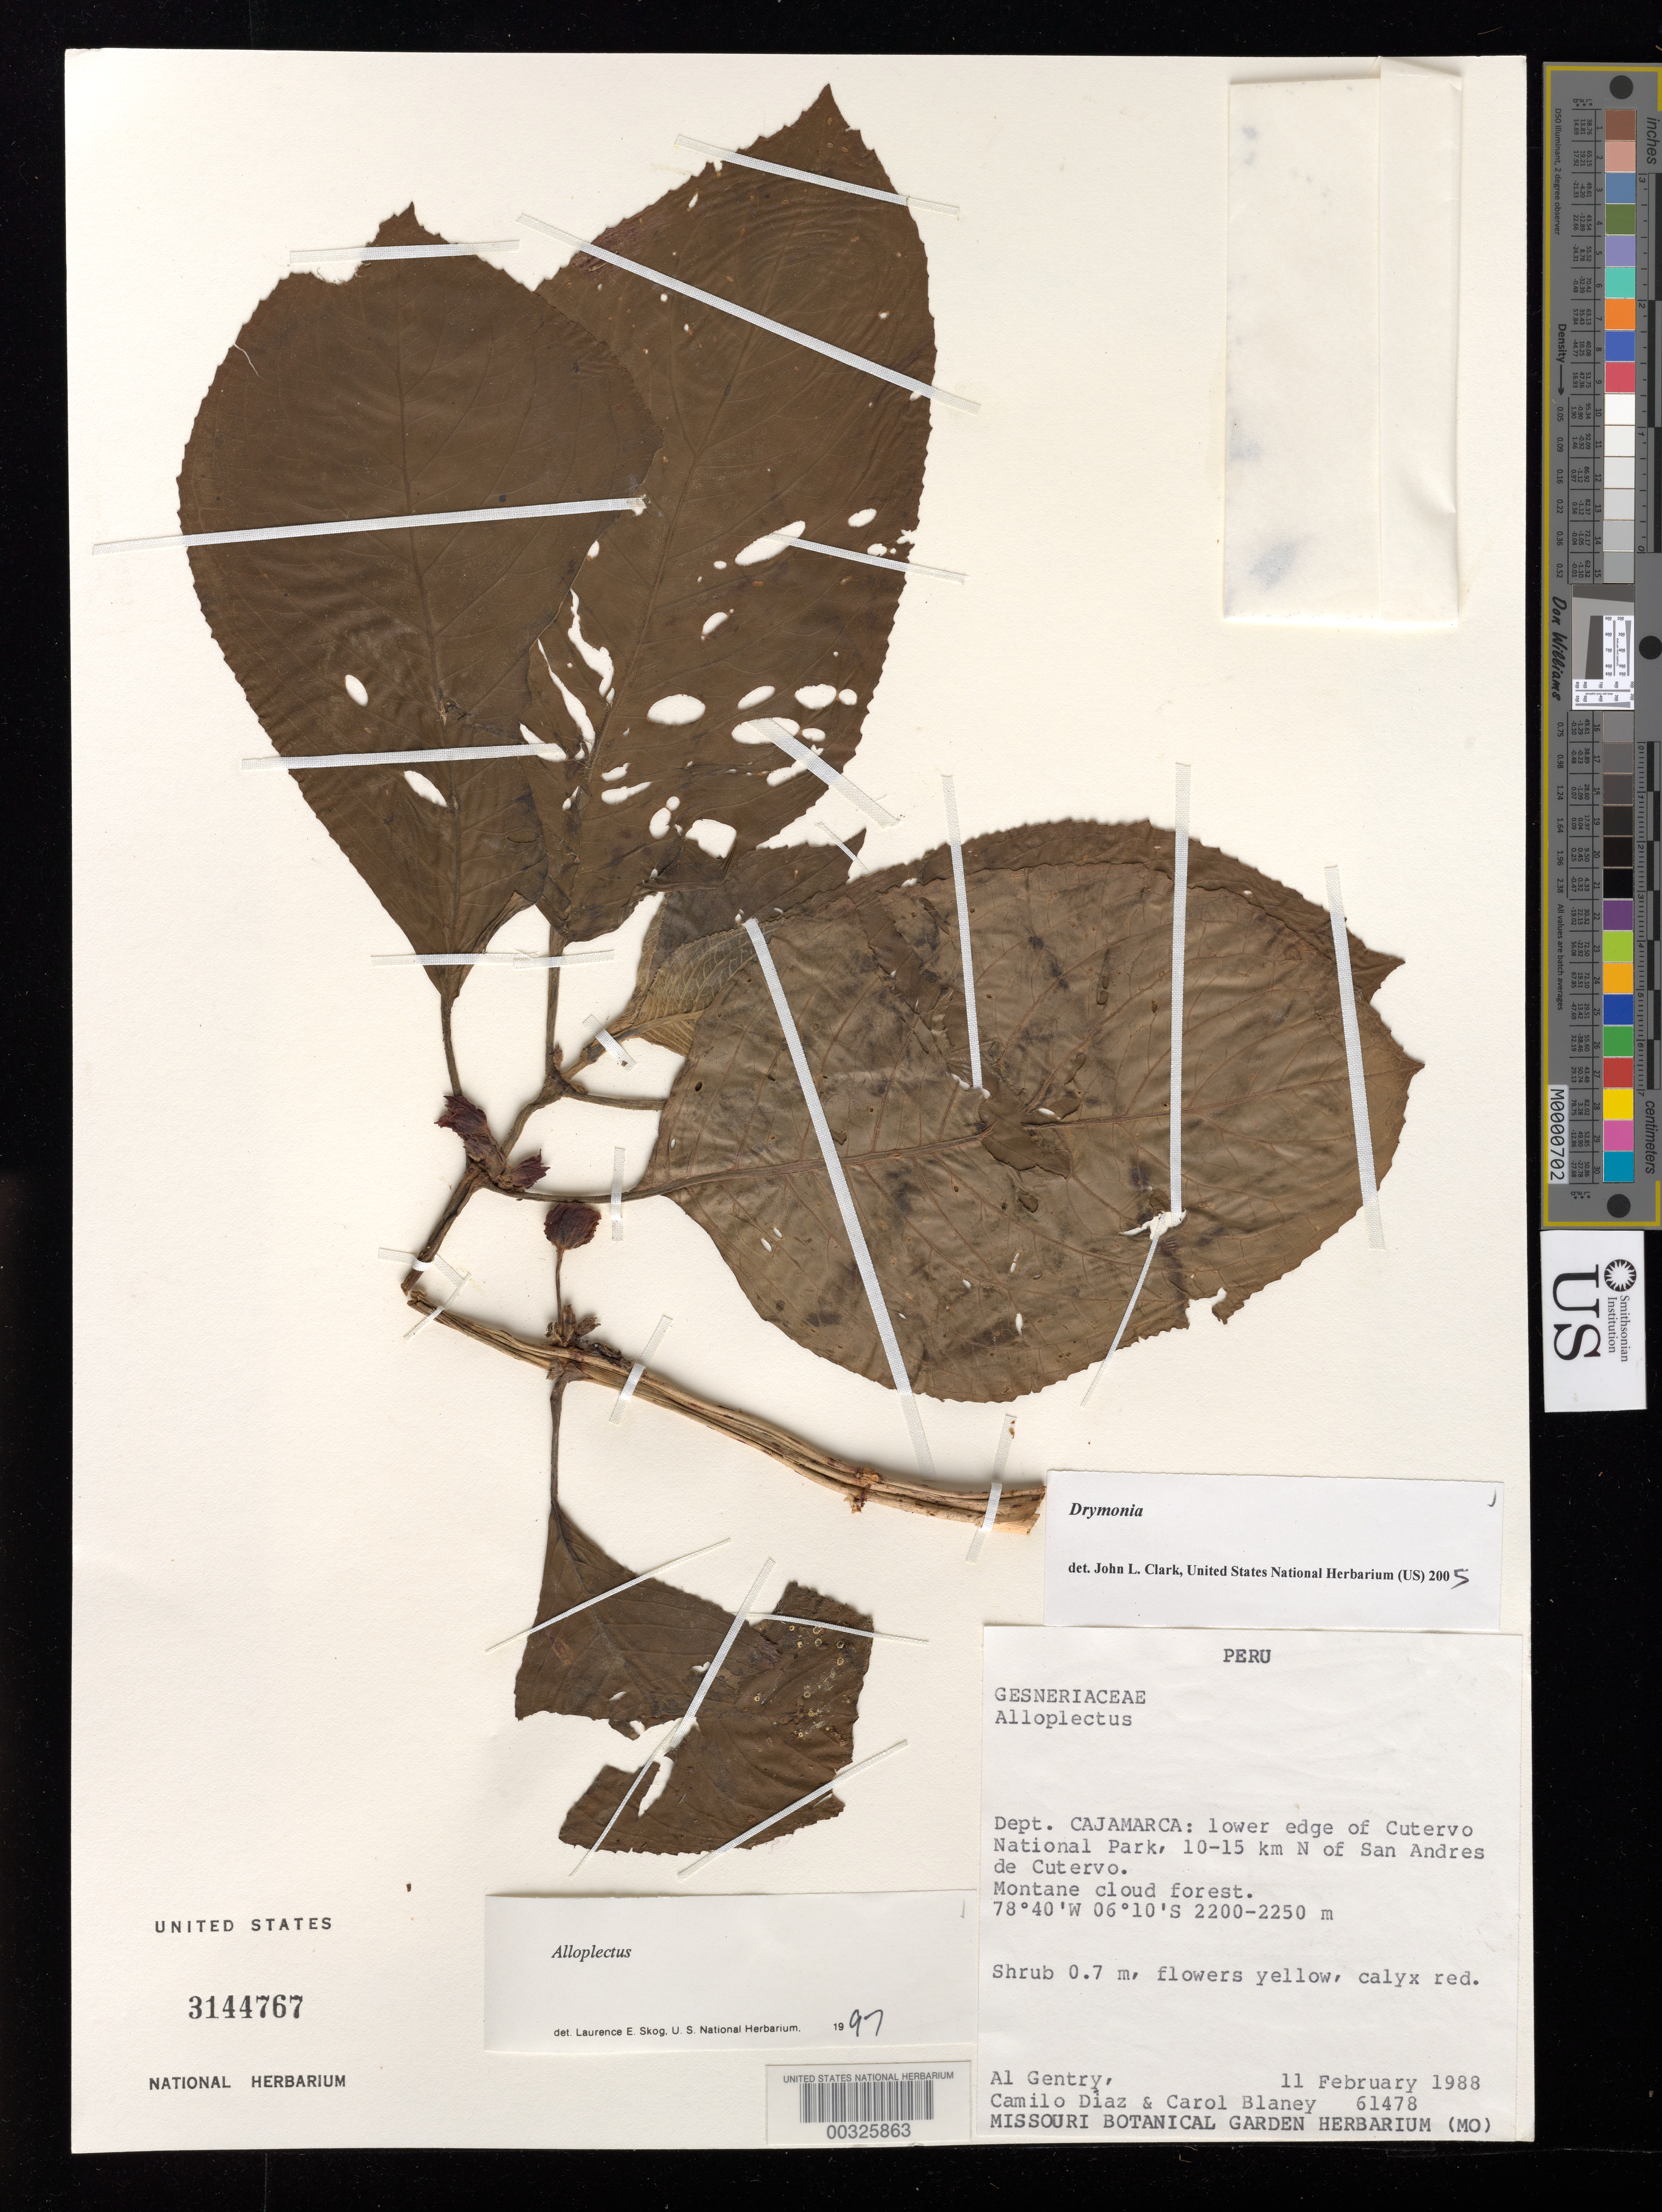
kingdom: Plantae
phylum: Tracheophyta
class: Magnoliopsida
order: Lamiales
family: Gesneriaceae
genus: Drymonia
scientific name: Drymonia cutervoensis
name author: J.L. Clark et al.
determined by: Skog, Laurence E.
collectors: A. H. Gentry, C. Díaz & C. Blaney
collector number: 61478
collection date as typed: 11 Feb 1988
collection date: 1988-02-11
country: Peru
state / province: Cajamarca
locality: Lower edge of Cutervo National Park, 10-15 km N of San Andres de Cutervo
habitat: Montane cloud forest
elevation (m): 2200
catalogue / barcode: US 3144767